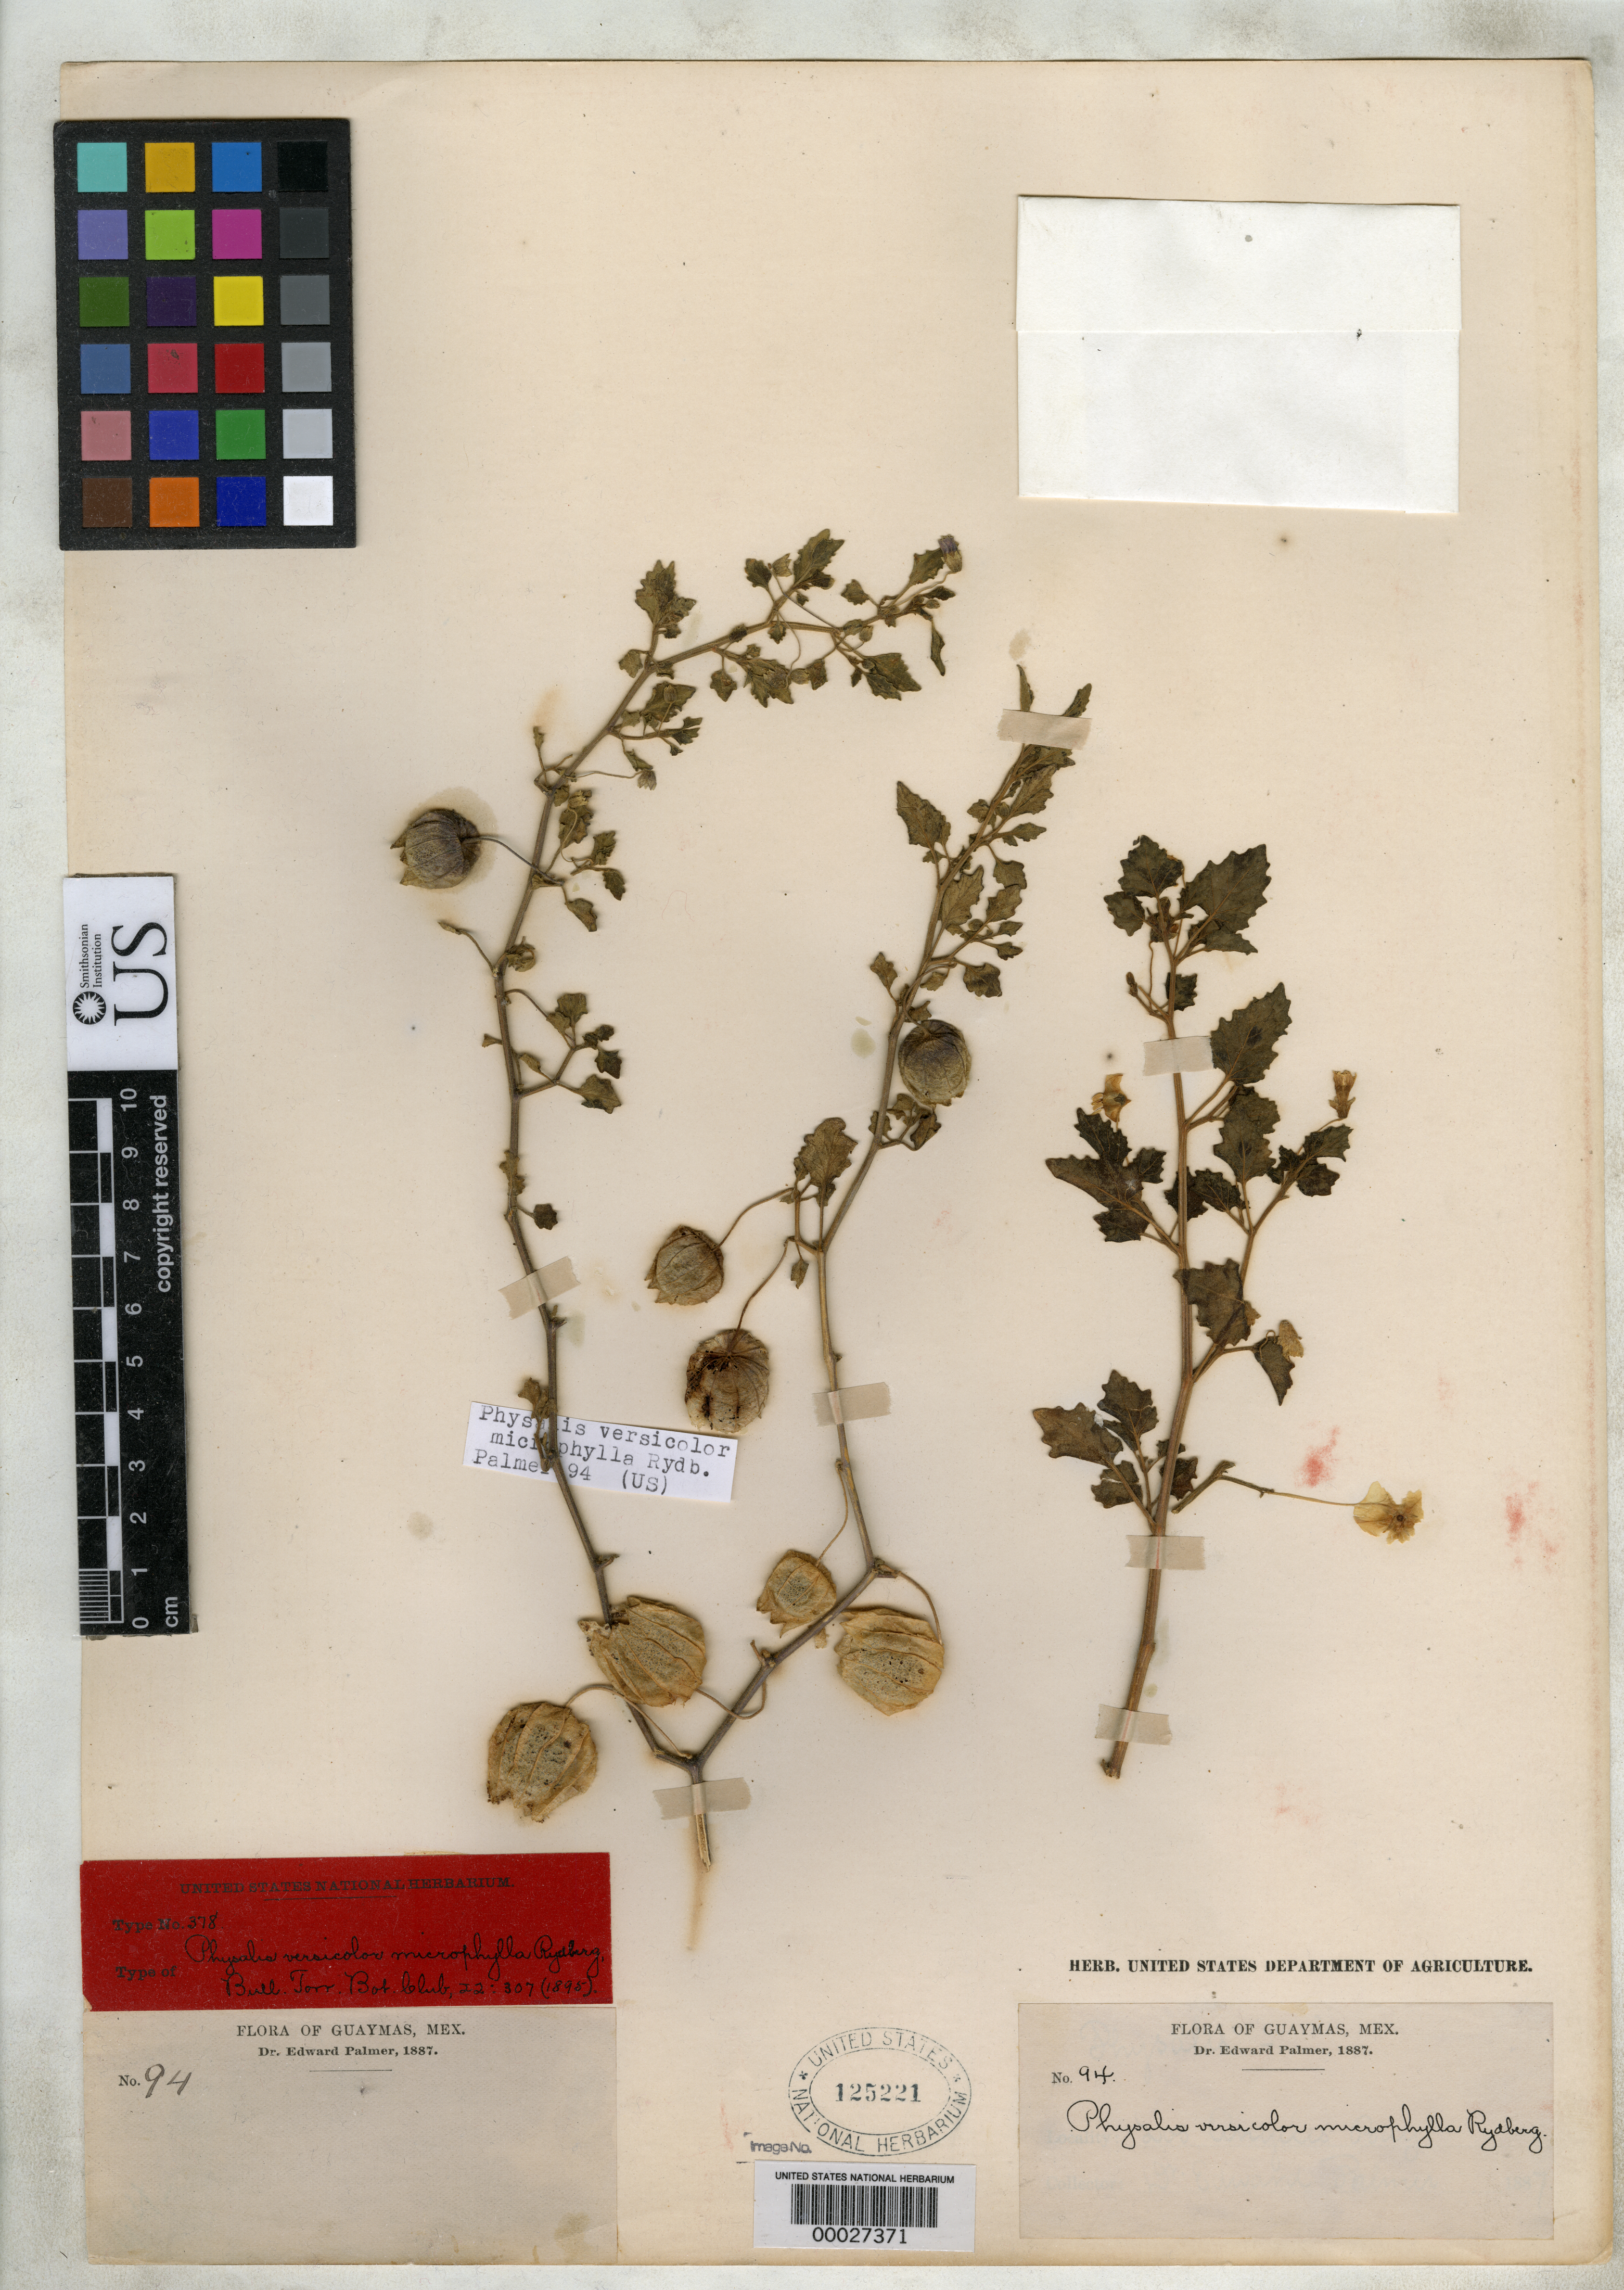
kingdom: Plantae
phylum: Tracheophyta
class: Magnoliopsida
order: Solanales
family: Solanaceae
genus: Physalis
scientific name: Physalis versicolor var. microphylla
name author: Rydb.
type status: Isolectotype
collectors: E. Palmer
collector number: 94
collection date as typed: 1887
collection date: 1887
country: Mexico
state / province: Sonora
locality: Guaymas.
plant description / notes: Protologue cites one collection but several herbaria.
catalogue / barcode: US 125221